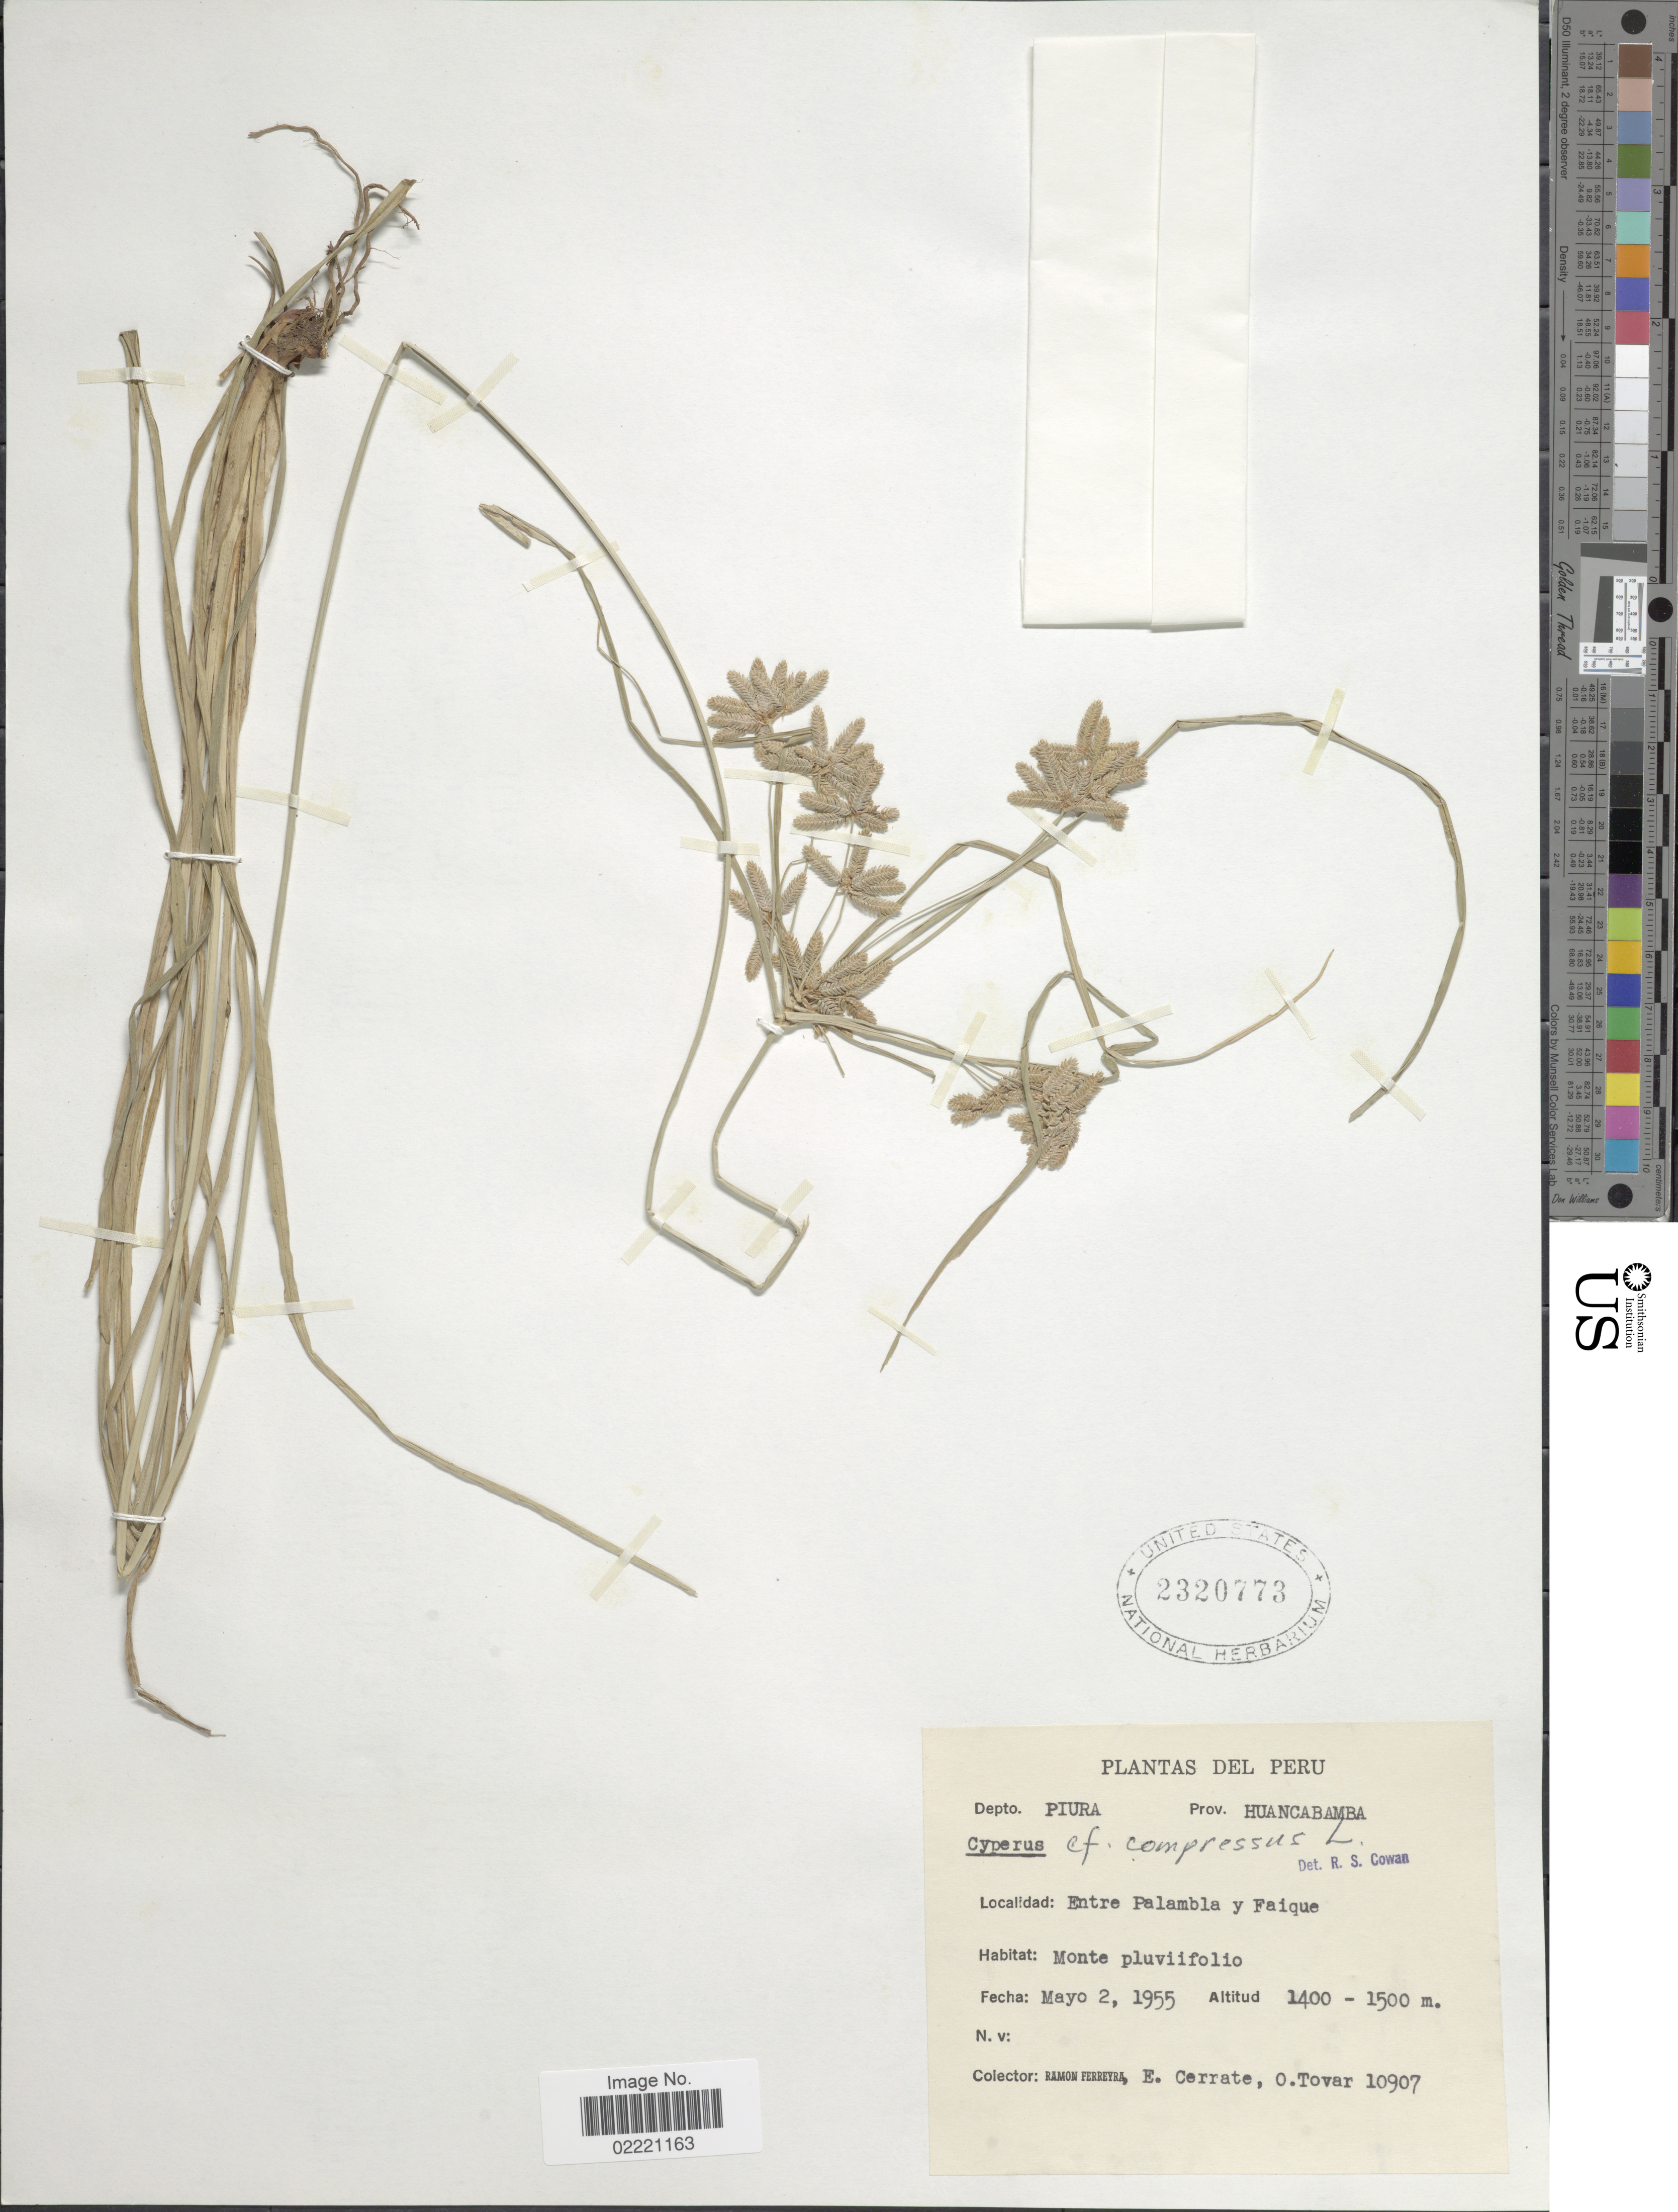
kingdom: Plantae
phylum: Tracheophyta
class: Liliopsida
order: Poales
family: Cyperaceae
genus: Cyperus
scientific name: Cyperus compressus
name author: L.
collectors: R. A. Ferreyra, E. Cerrate & Ó. Tovar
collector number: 10907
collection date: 1955-05-02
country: Peru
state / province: Piura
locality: Prov. Huancabamba, entre Palambla y Faique, monte pluviifolio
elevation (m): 1400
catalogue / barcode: US 2320773